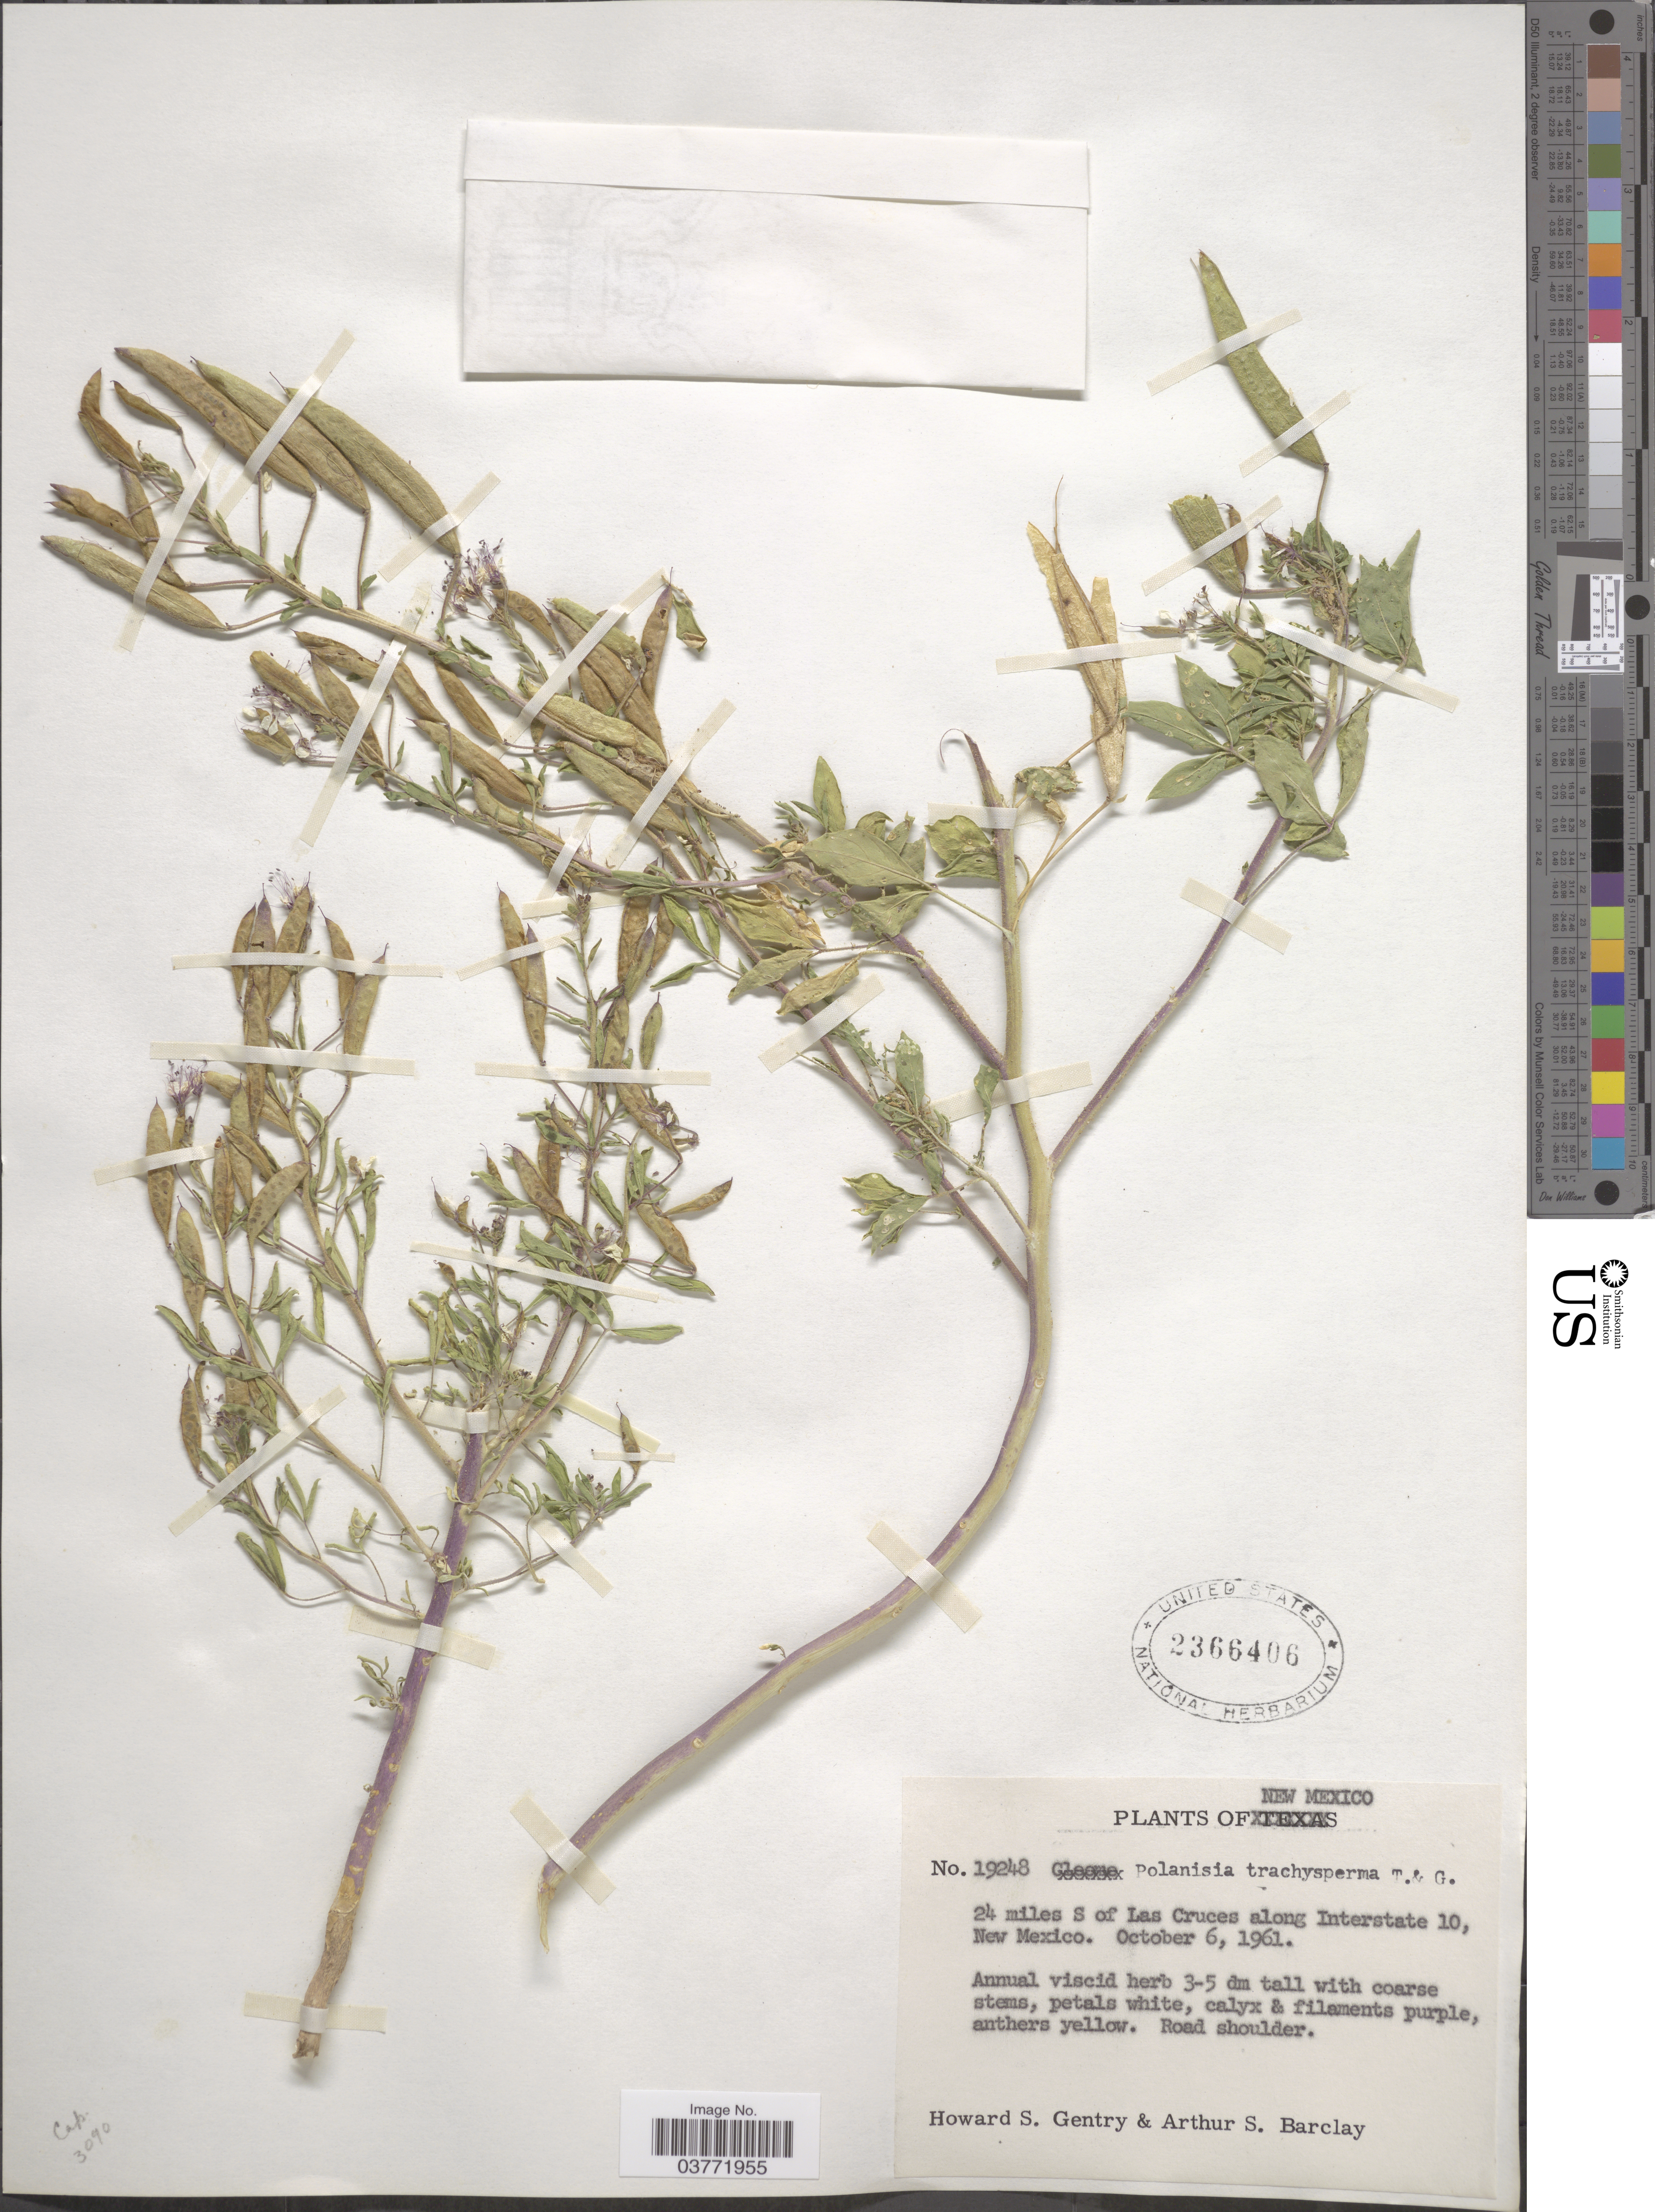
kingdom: Plantae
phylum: Tracheophyta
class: Magnoliopsida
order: Brassicales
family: Cleomaceae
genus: Polanisia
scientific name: Polanisia trachysperma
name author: Torr. & A. Gray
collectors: H. S. Gentry & A. S. Barclay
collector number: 19248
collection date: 1961-10-06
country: United States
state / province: New Mexico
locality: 24 miles S of Las Cruces along Interstate 10.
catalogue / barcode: US 2366406